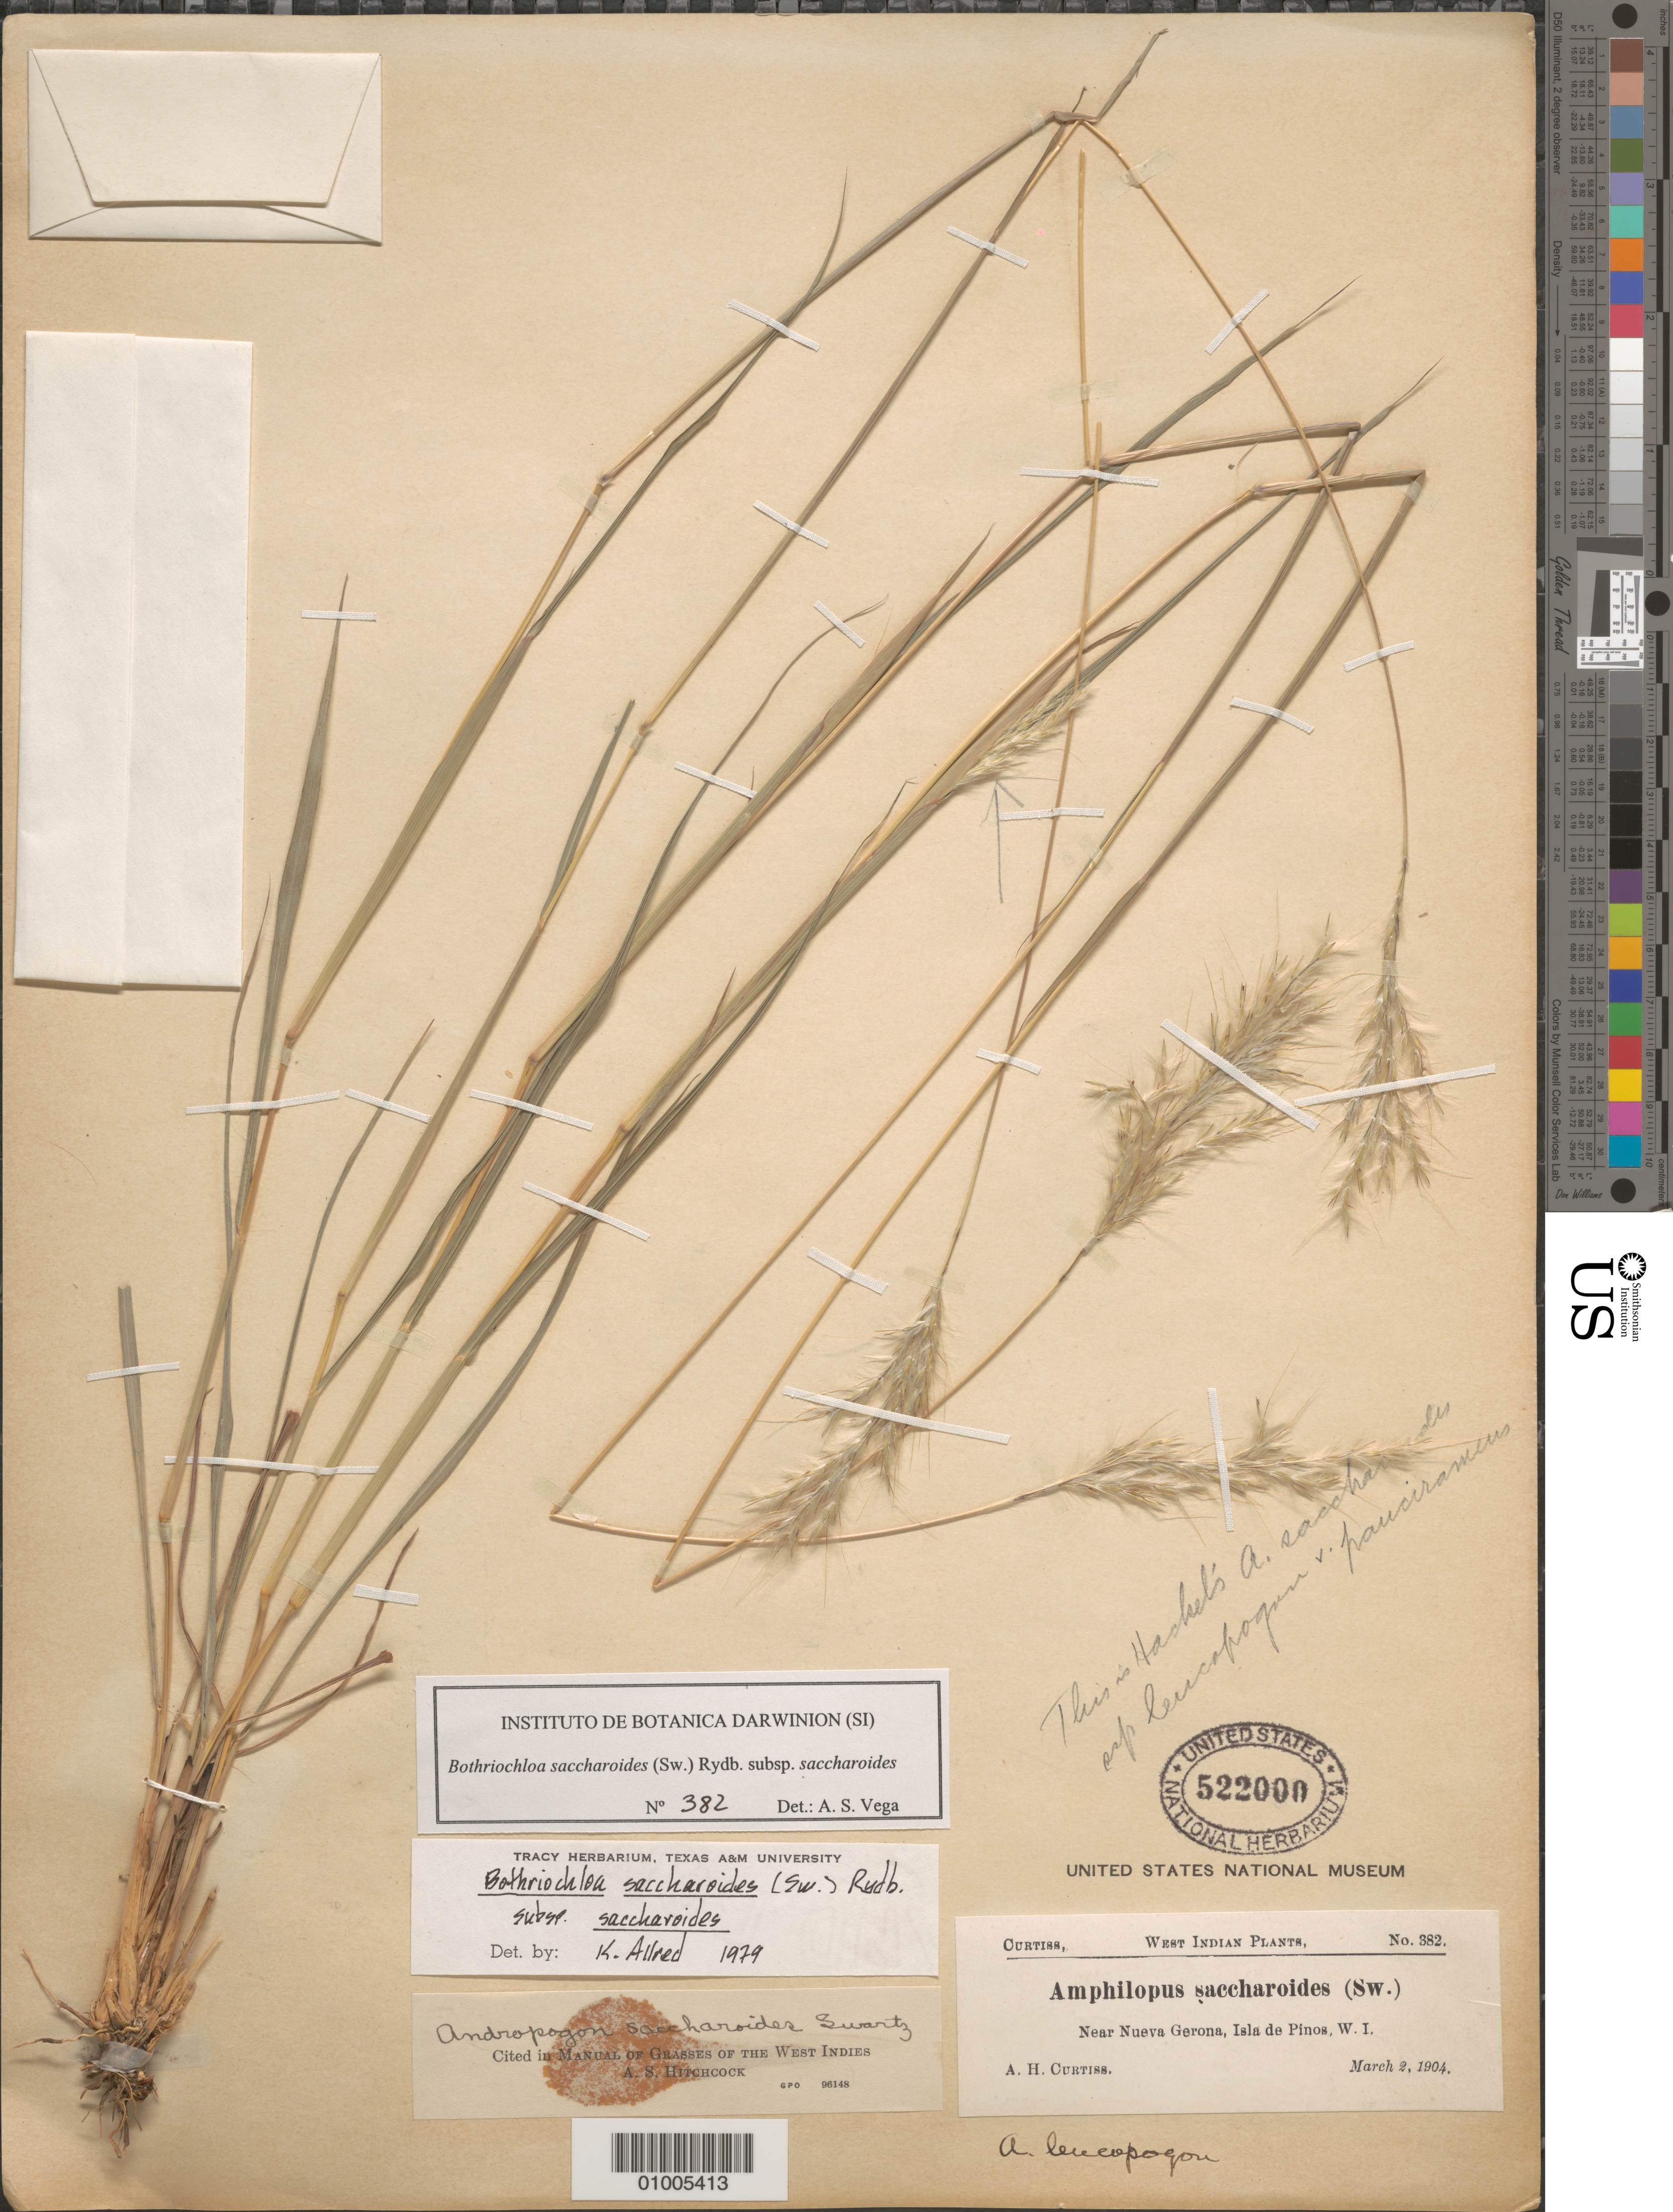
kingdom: Plantae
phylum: Tracheophyta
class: Liliopsida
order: Poales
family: Poaceae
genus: Bothriochloa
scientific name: Bothriochloa saccharoides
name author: (Sw.) Rydb.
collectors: A. H. Curtiss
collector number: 382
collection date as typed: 02 Mar 1904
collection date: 1904-03-02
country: Cuba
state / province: Isla de la Juventud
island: Isla de la Juventud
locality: [Isle of Pines], Near Nueva Gerons, Isla de Pinos, WI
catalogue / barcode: US 522000